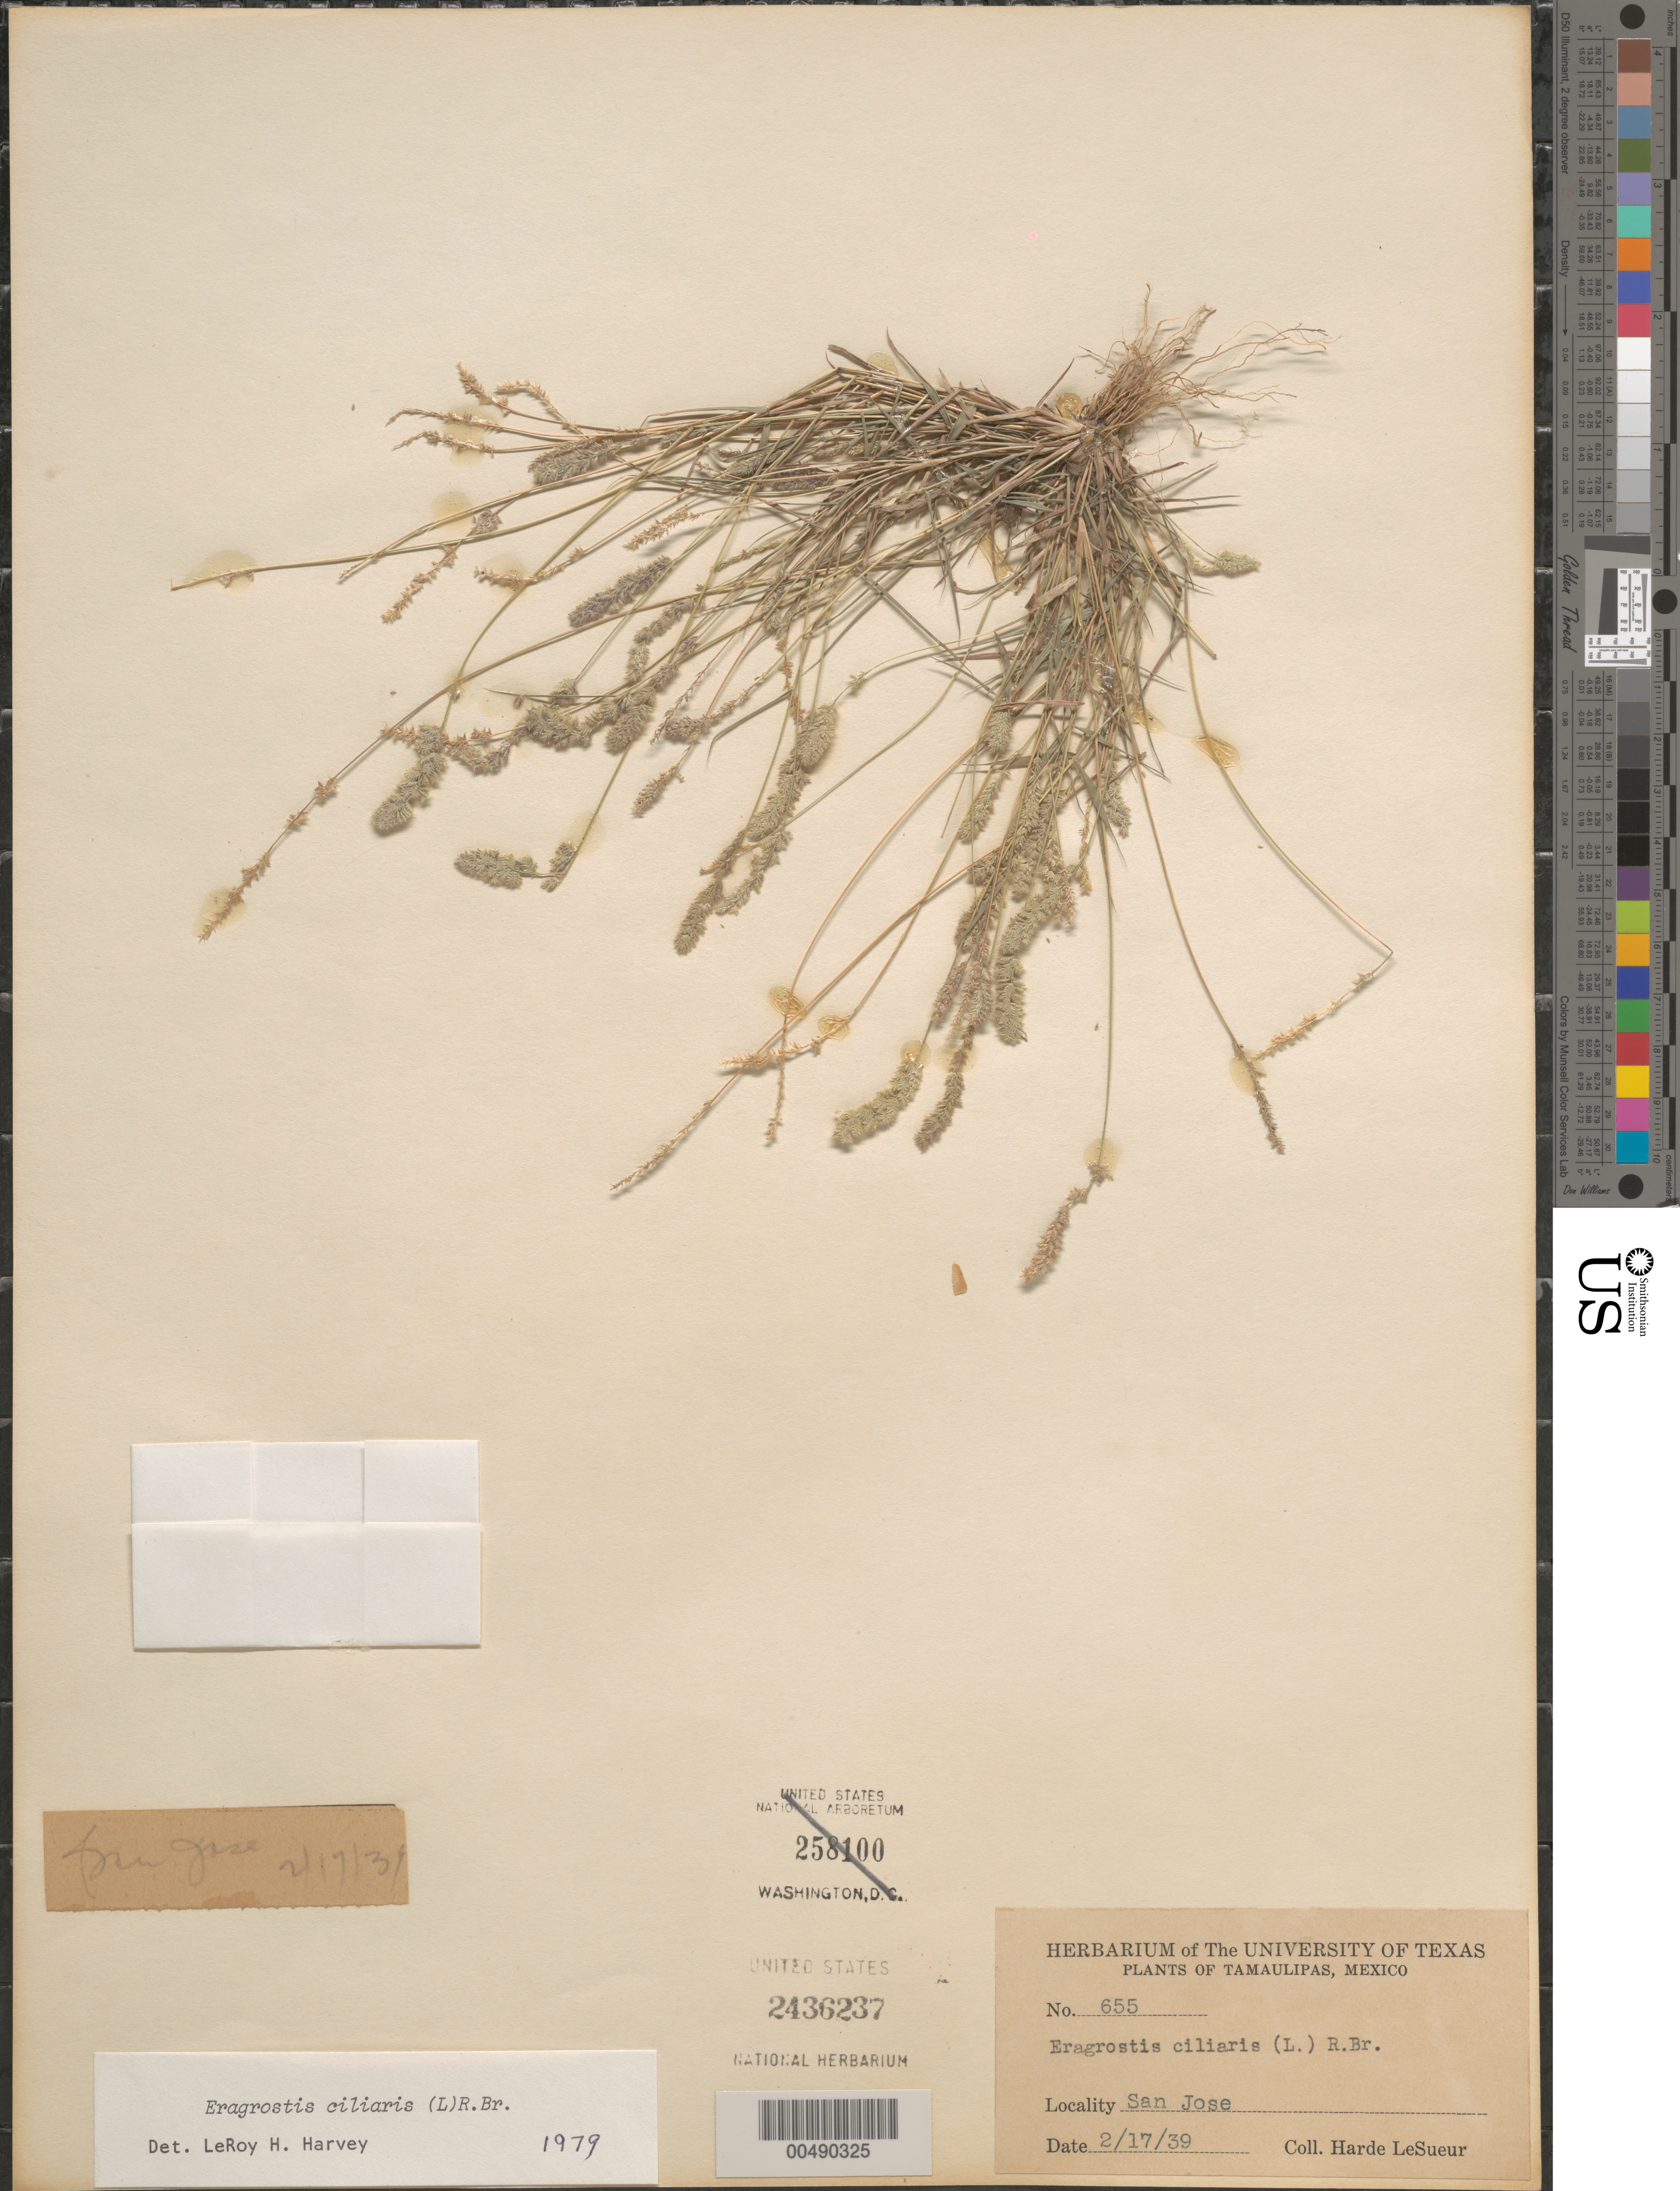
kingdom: Plantae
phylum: Tracheophyta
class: Liliopsida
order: Poales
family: Poaceae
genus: Eragrostis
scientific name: Eragrostis ciliaris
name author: (L.) R. Br.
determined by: Harvey, L. H.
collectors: D. H. LeSueur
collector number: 655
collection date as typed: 17 Feb 1939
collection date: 1939-02-17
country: Mexico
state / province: Tamaulipas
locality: San José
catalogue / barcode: US 2436237